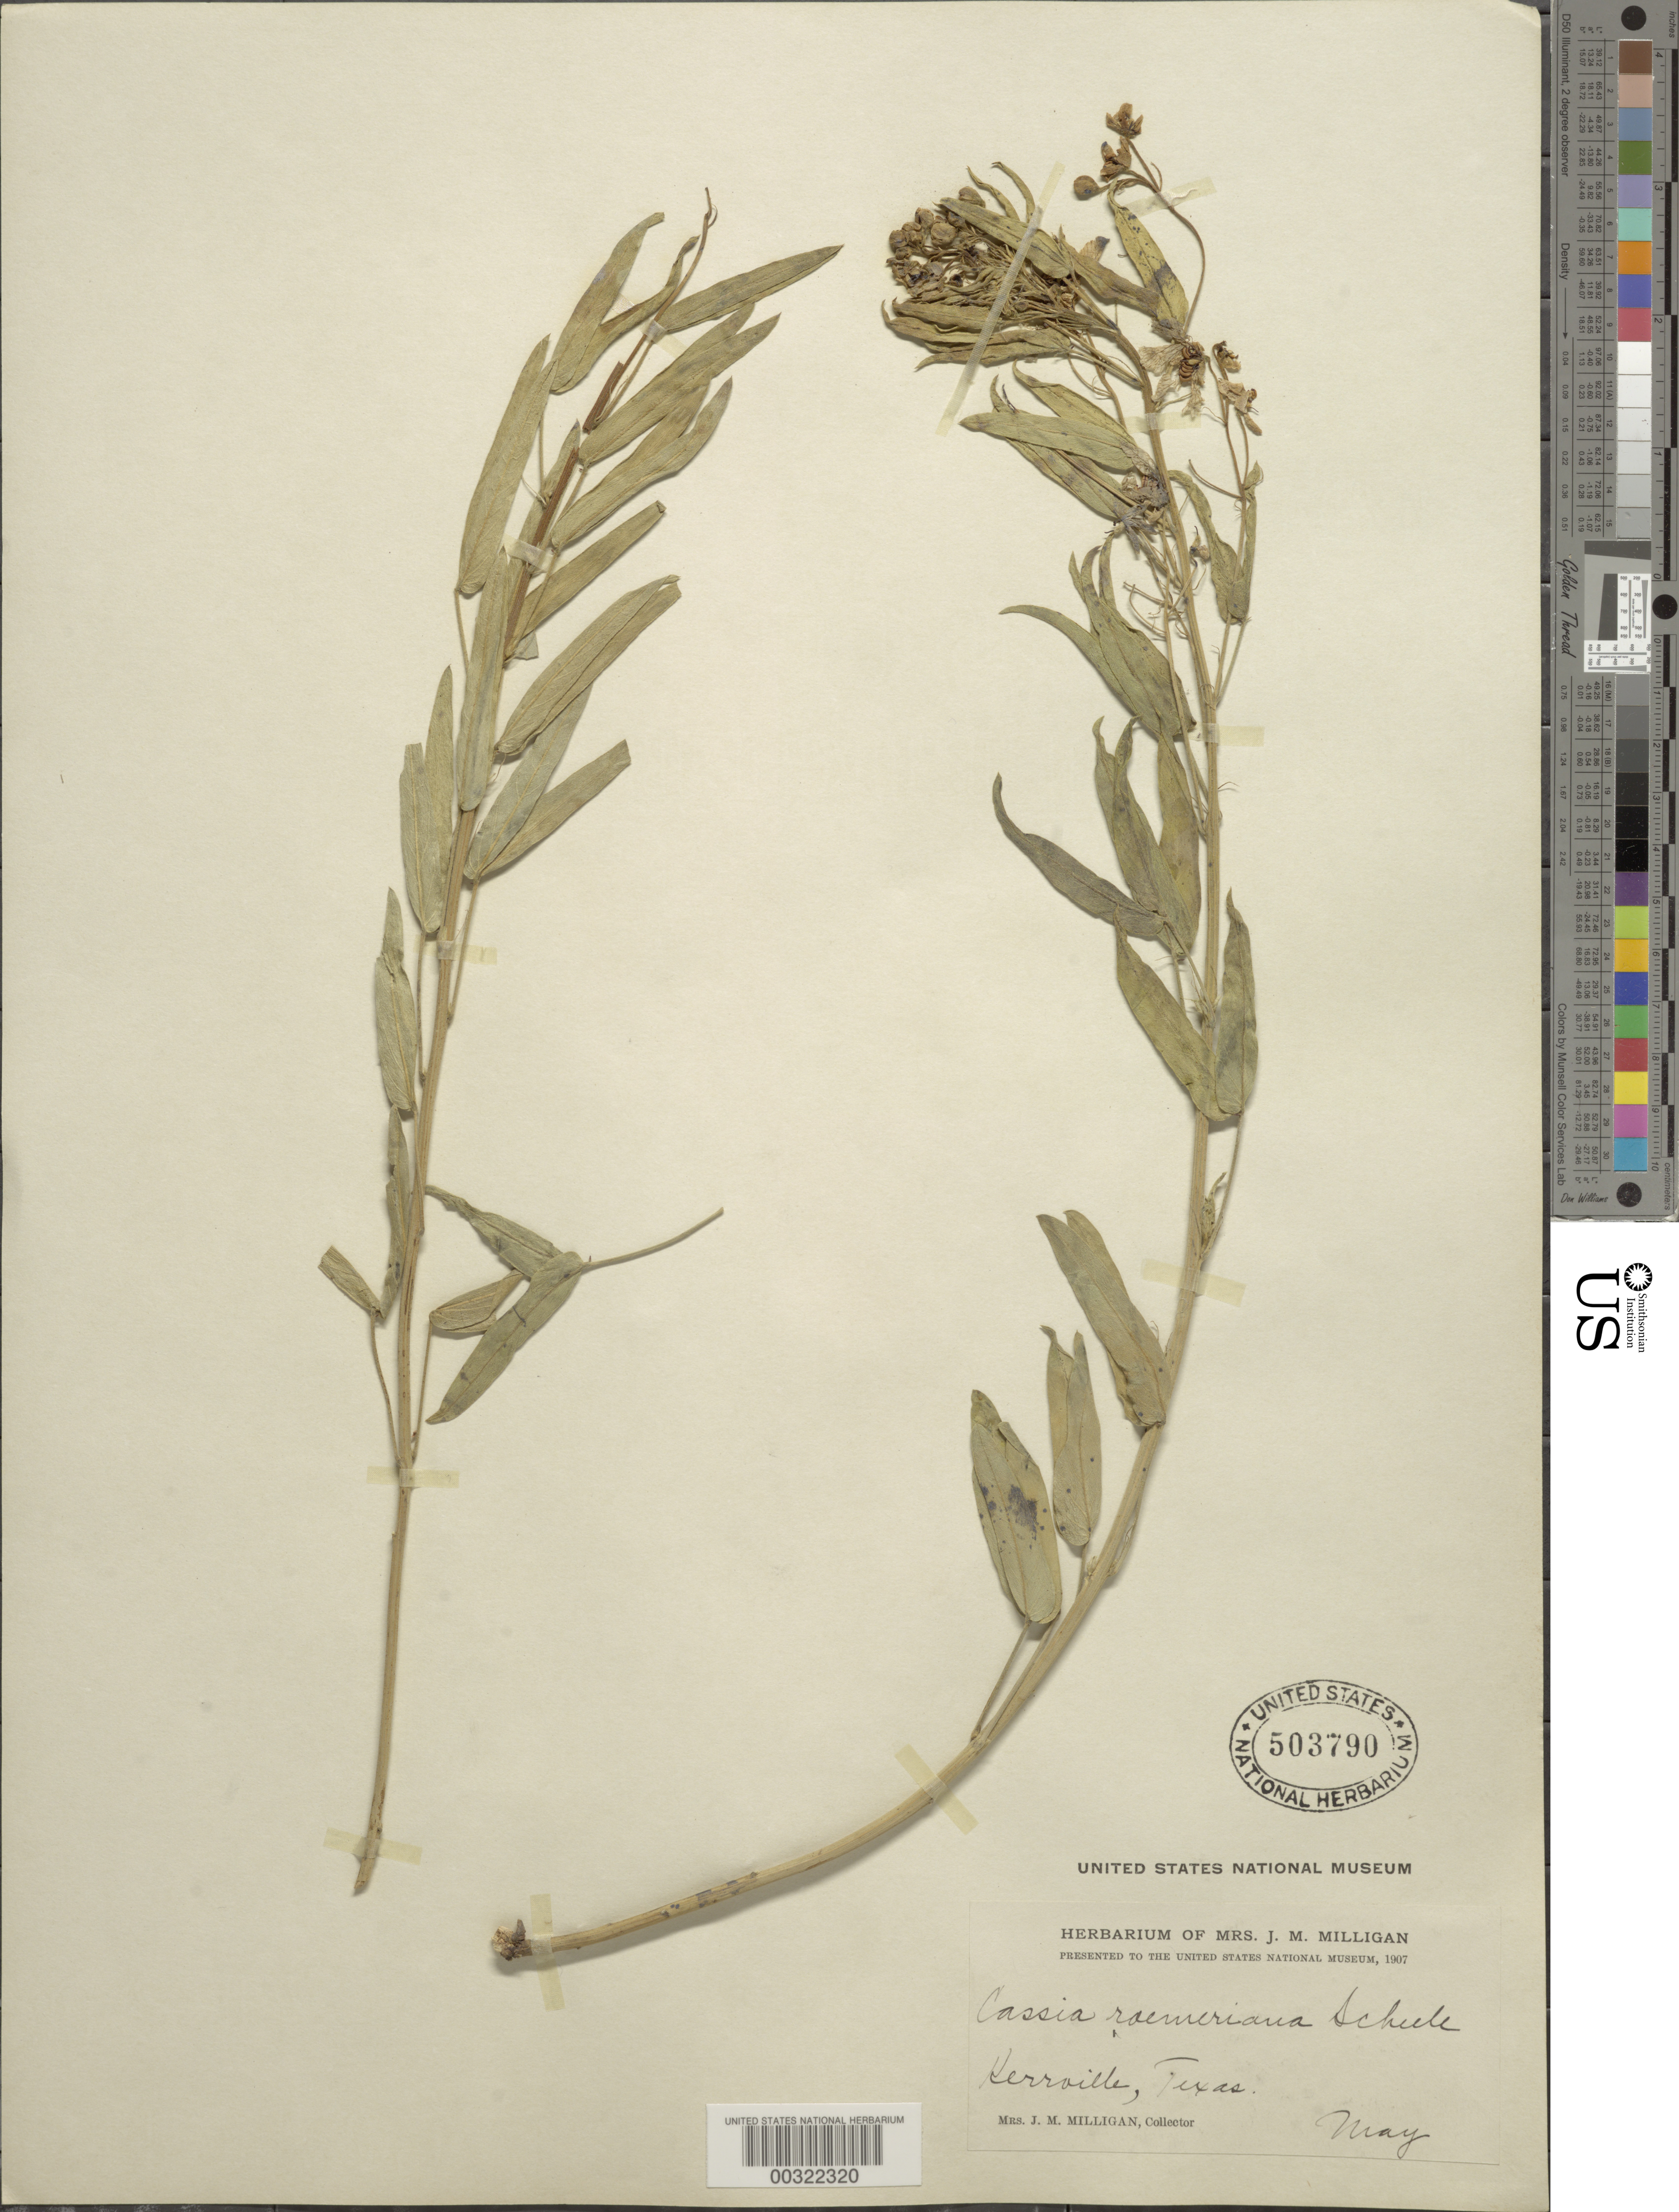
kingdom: Plantae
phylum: Tracheophyta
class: Magnoliopsida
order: Fabales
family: Fabaceae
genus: Senna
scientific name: Senna roemeriana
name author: (Scheele) H.S. Irwin & Barneby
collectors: J. M. Milligan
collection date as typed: May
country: United States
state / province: Texas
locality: Kerrville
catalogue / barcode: US 503790